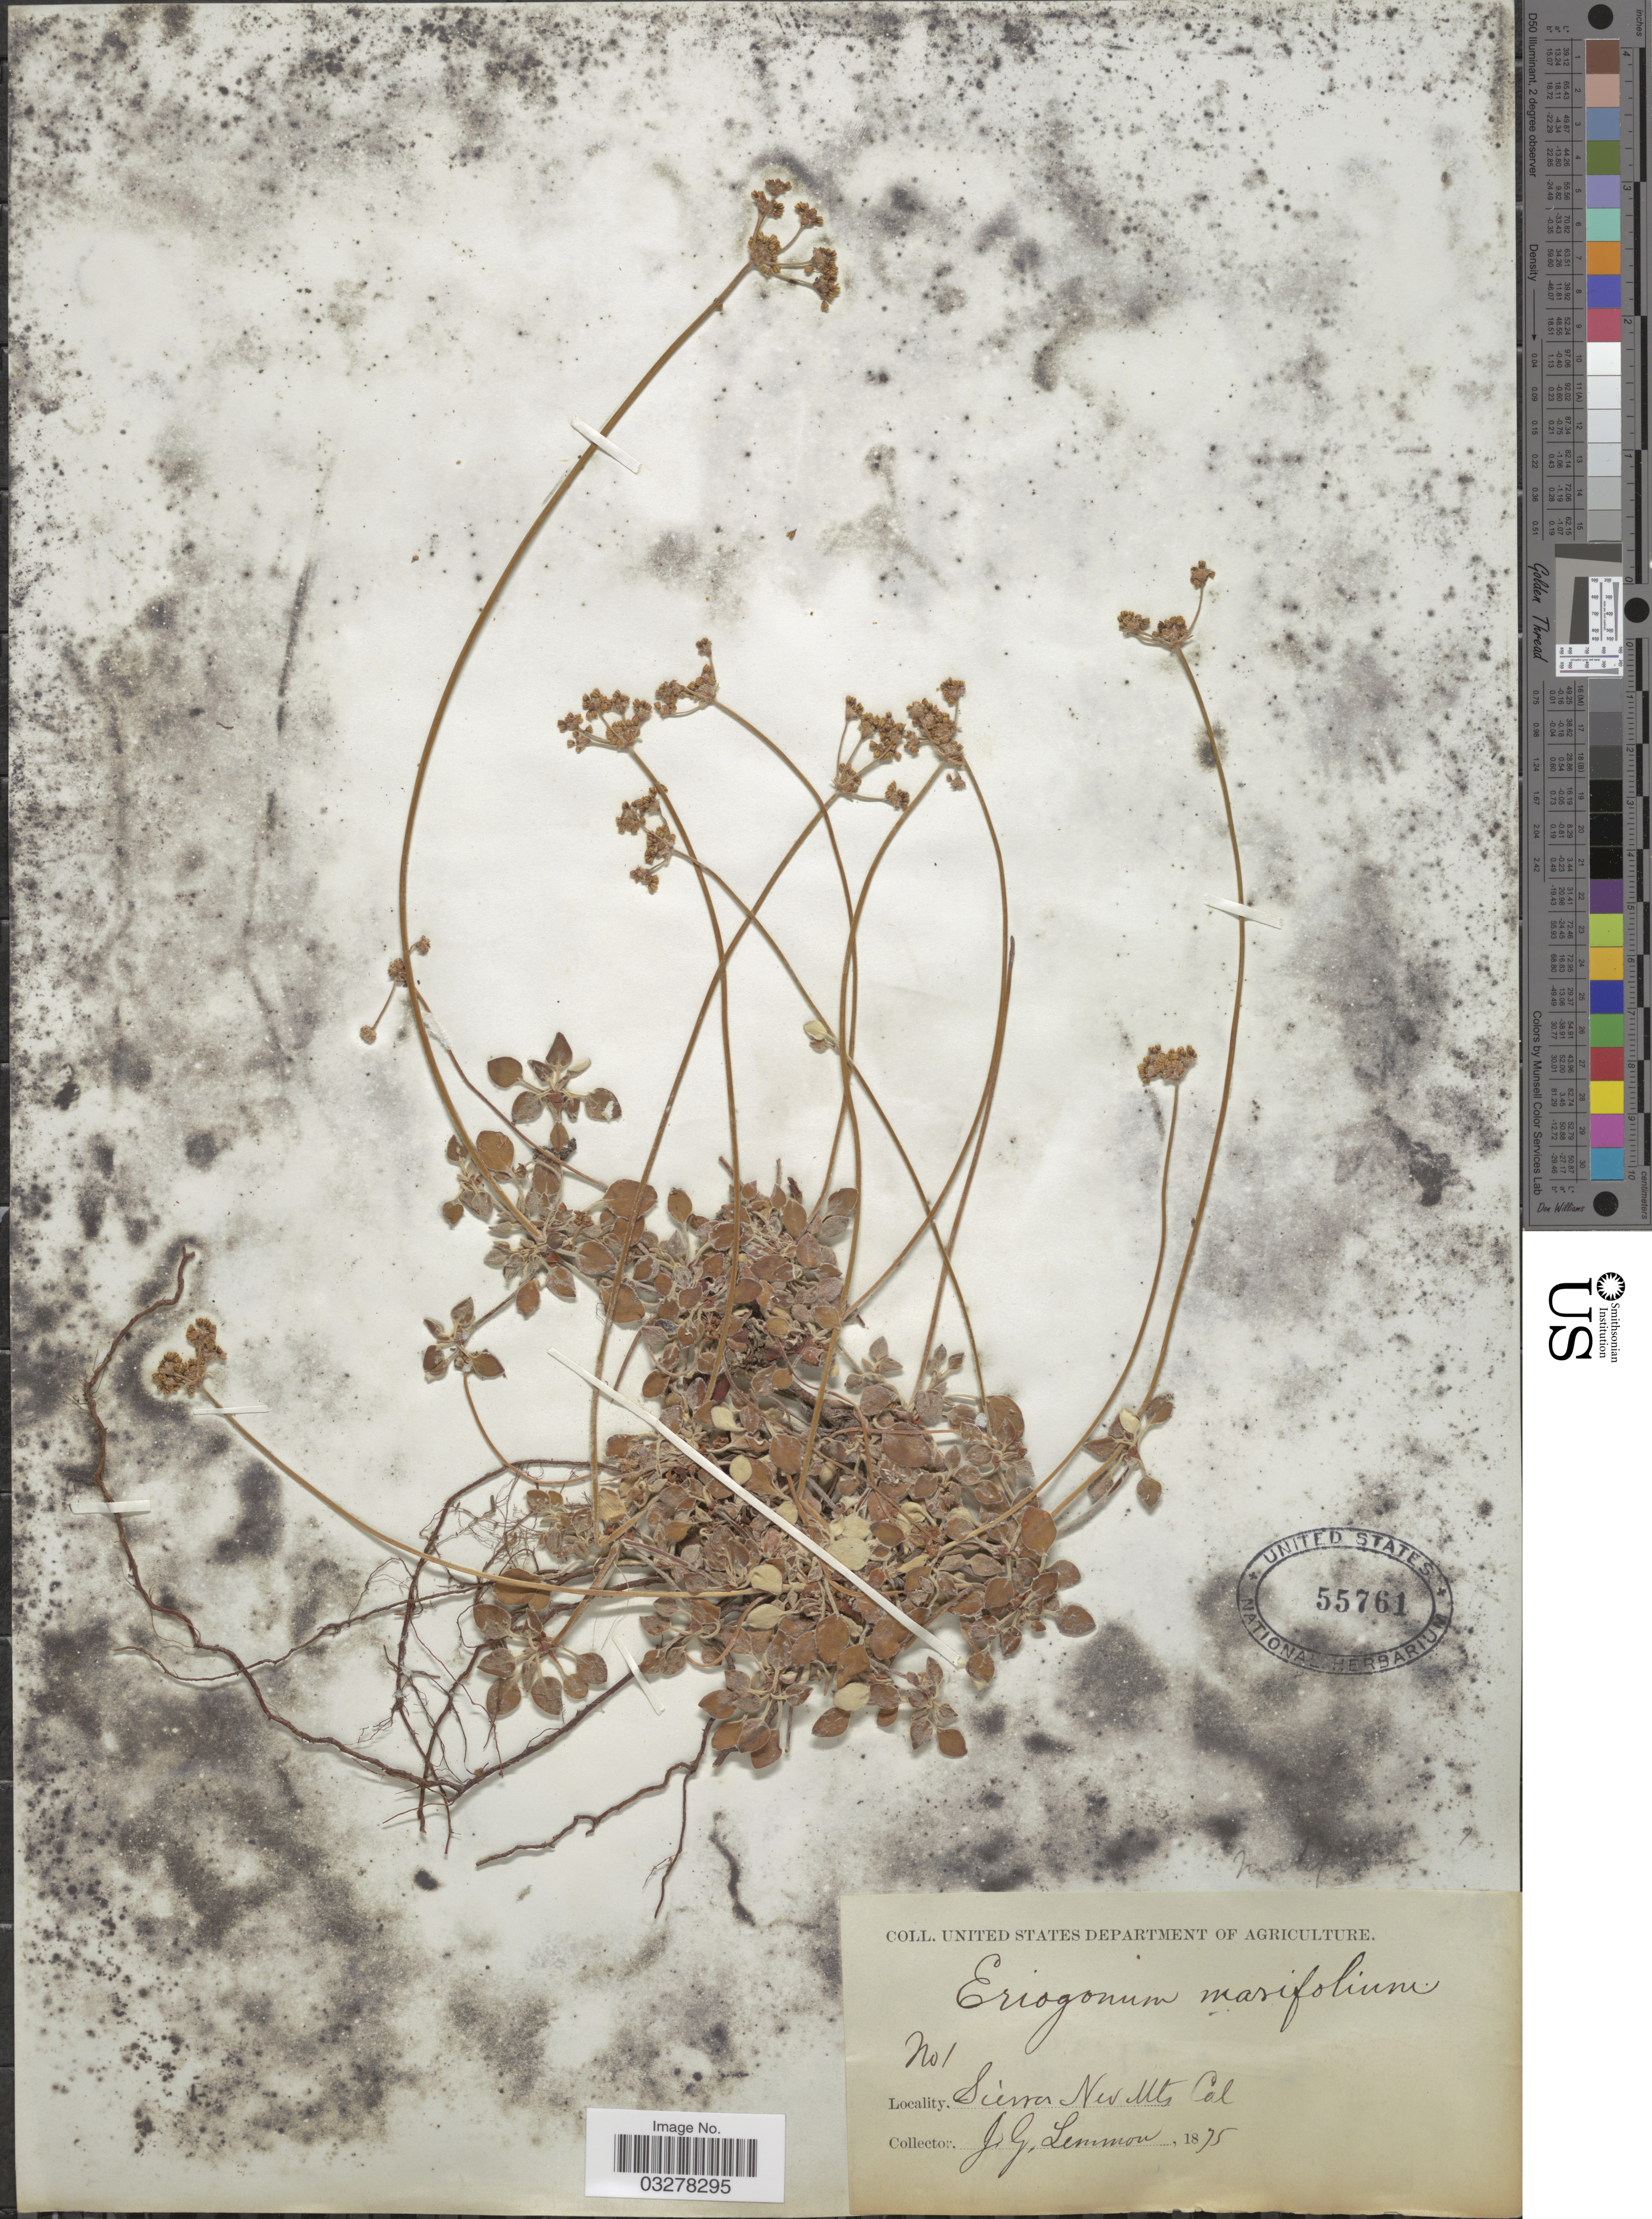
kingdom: Plantae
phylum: Tracheophyta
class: Magnoliopsida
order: Caryophyllales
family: Polygonaceae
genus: Eriogonum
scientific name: Eriogonum marifolium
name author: Torr. & A. Gray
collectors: J. Lemmon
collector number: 1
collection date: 1875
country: United States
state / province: California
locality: Sierra Nev Mts.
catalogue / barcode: US 55761